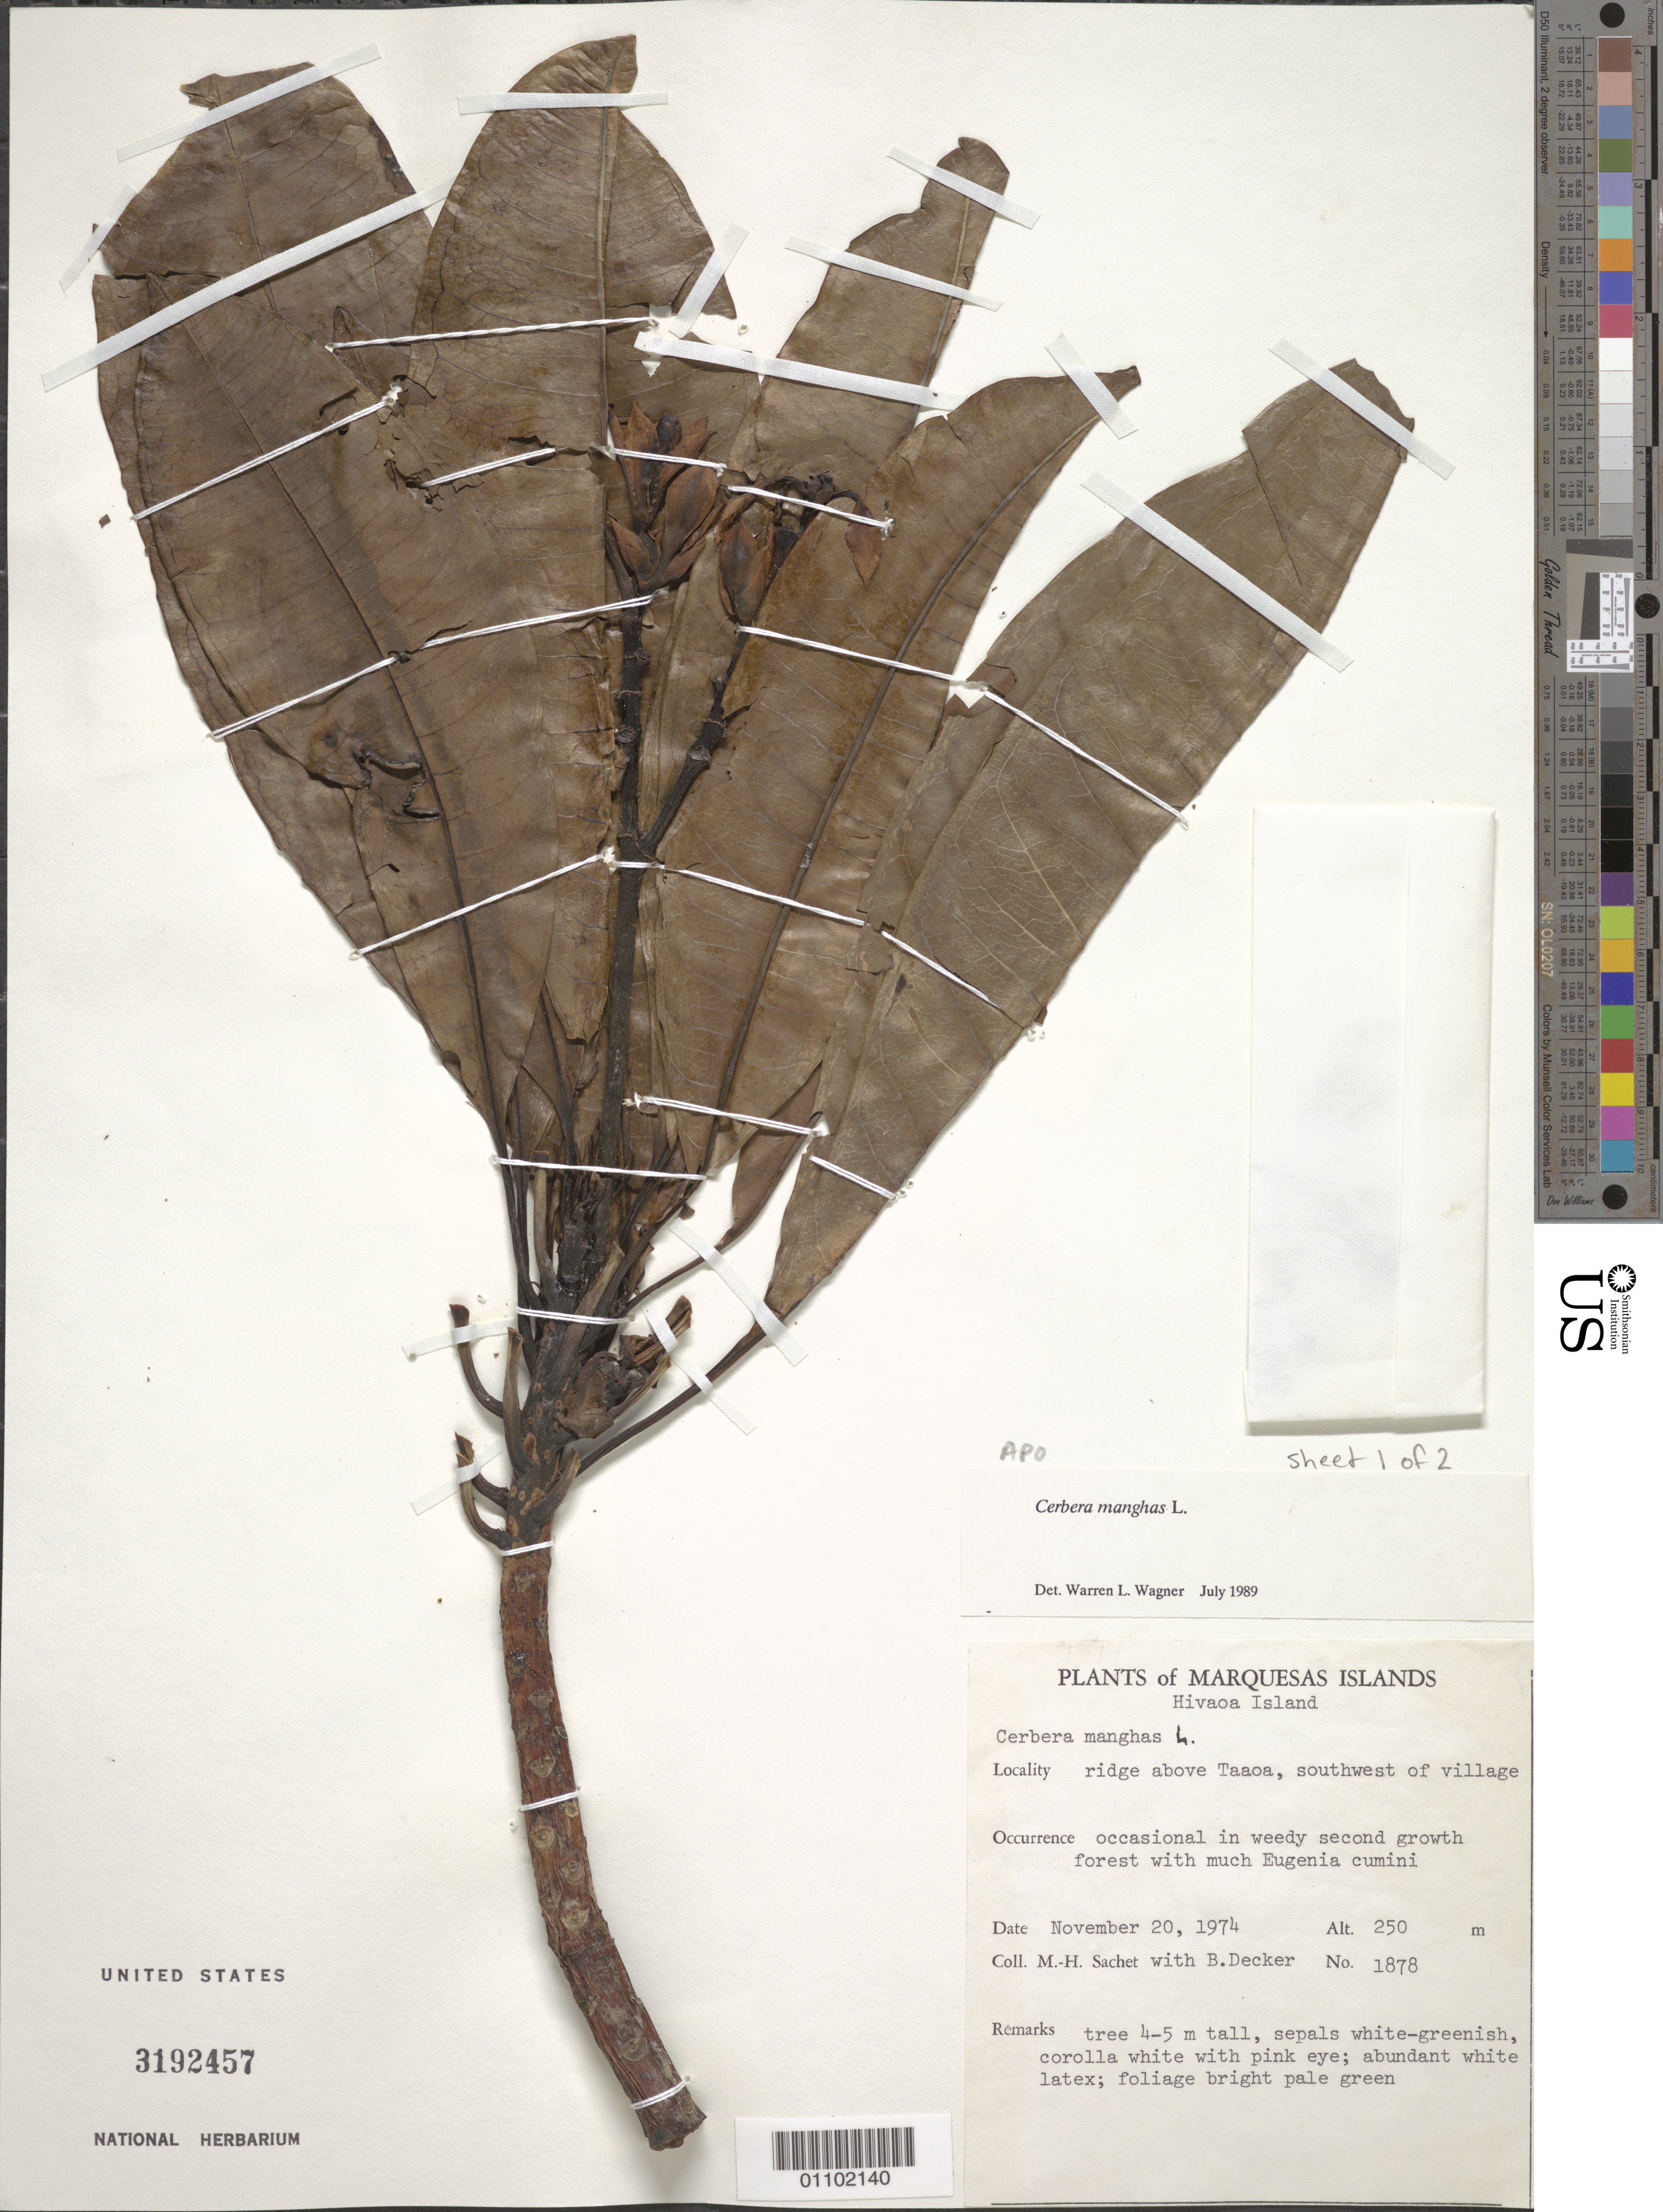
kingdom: Plantae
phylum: Tracheophyta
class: Magnoliopsida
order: Gentianales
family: Apocynaceae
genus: Cerbera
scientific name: Cerbera manghas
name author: L.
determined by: Wagner, W. L., (BOT), Smithsonian Institution - National Museum of Natural History (UNITED STATES)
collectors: M.-H. Sachet & B. G. Decker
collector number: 1878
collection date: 1974-11-20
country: French Polynesia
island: Hiva Oa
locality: ridge above Taaoa, SW of village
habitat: Occasional in weedy second growth forest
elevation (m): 250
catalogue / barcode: US 3192457